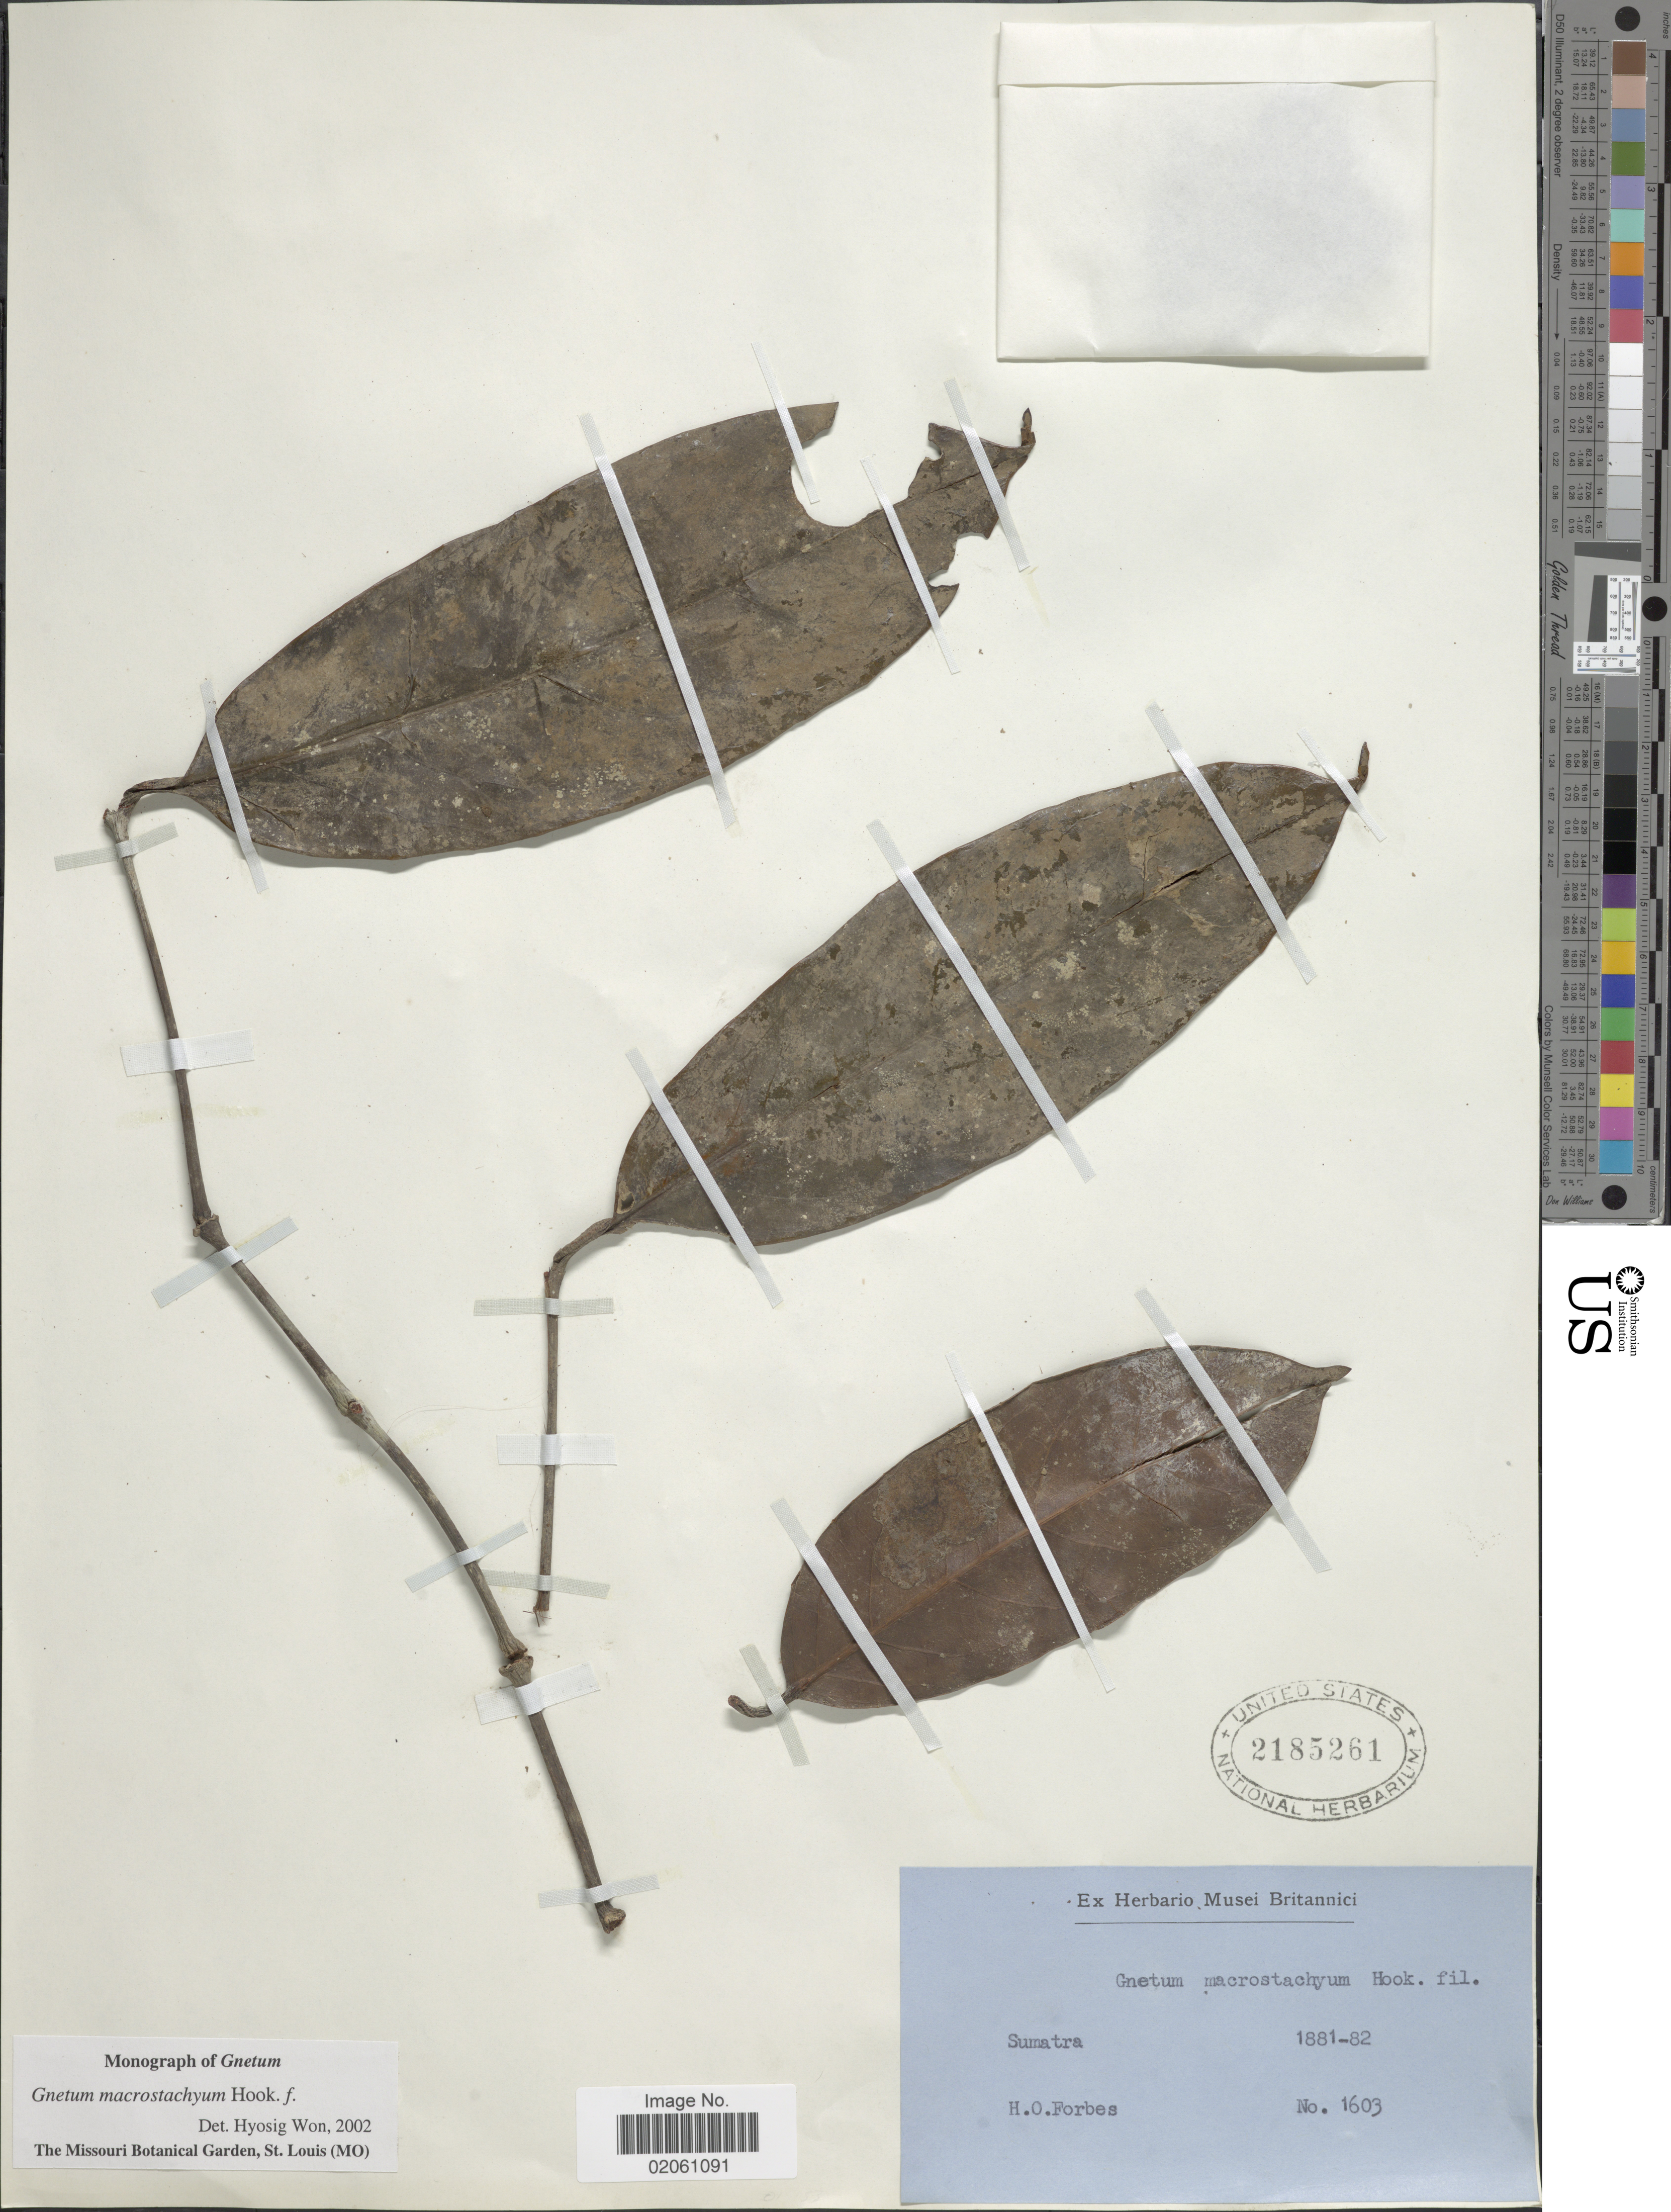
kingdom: Plantae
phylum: Tracheophyta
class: Gnetopsida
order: Gnetales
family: Gnetaceae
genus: Gnetum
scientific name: Gnetum macrostachyum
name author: Hook. f.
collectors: H. O. Forbes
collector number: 1603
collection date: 1881/1882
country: Indonesia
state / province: Sumatra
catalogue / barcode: US 2185261